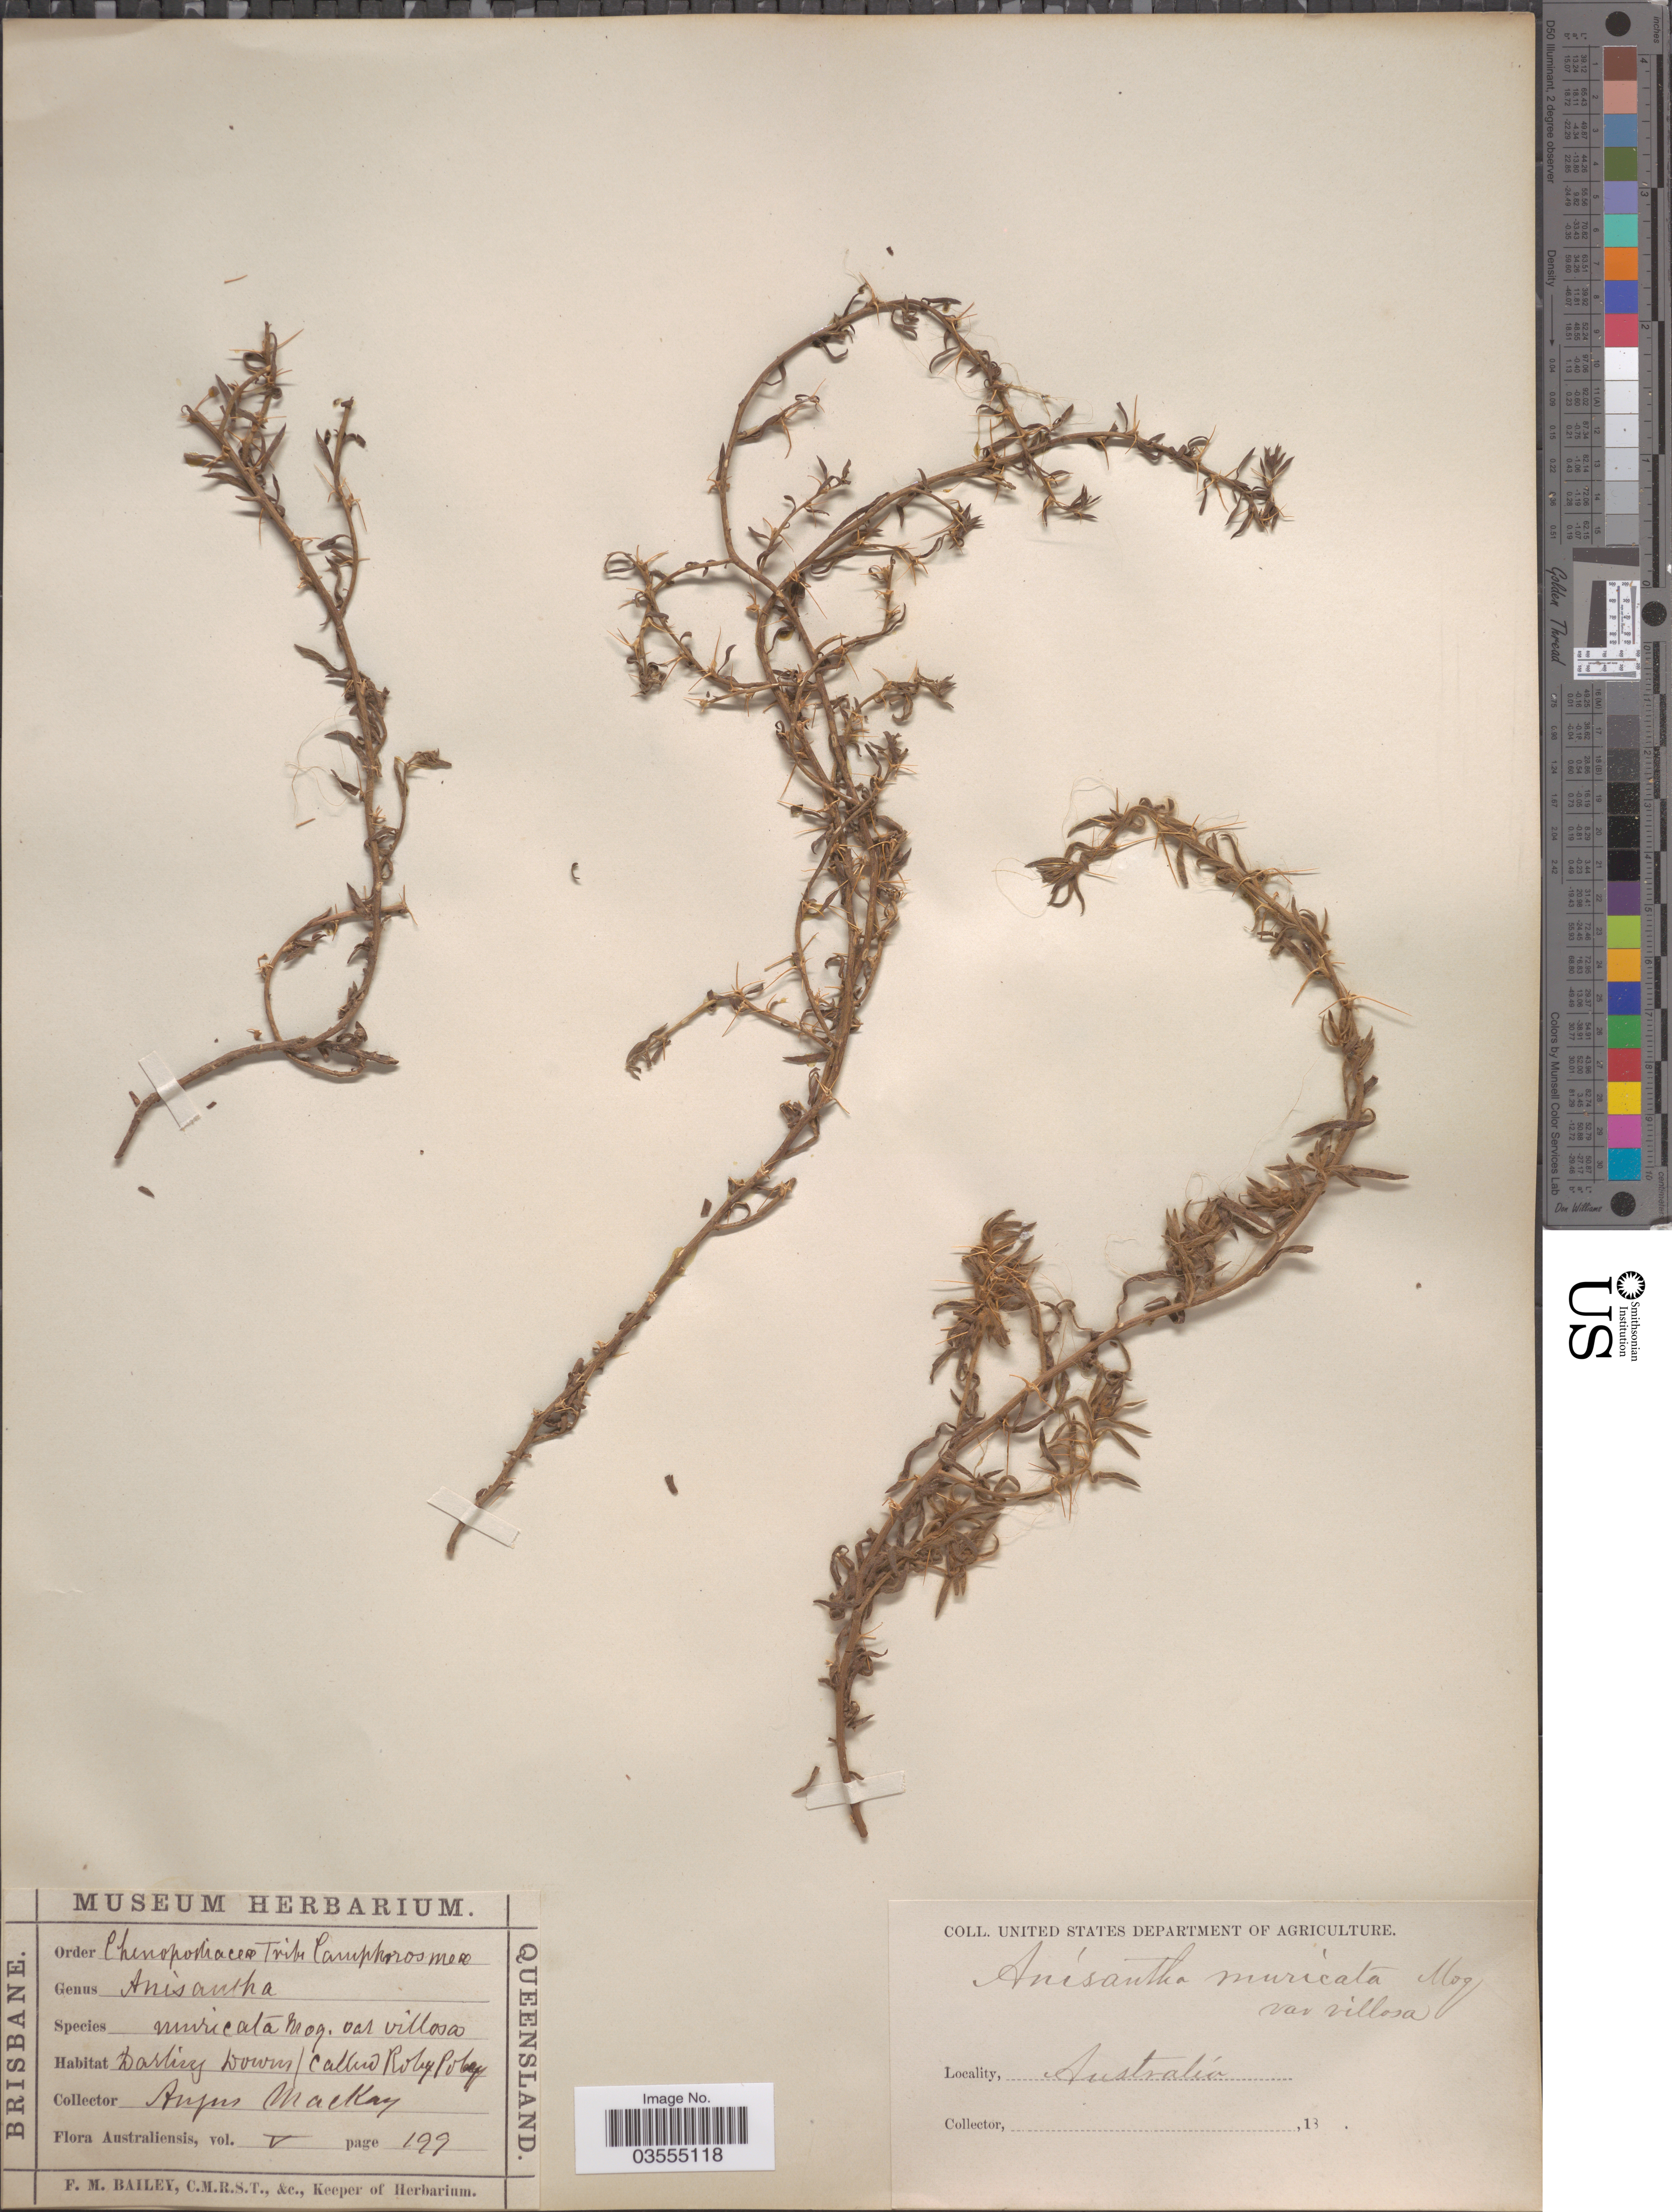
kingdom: Plantae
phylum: Tracheophyta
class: Magnoliopsida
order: Caryophyllales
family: Amaranthaceae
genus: Sclerolaena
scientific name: Sclerolaena muricata var. villosa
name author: (Benth.) Ulbr.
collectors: A. Mackay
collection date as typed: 18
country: Australia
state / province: Queensland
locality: Brisbane. Darling Downs.